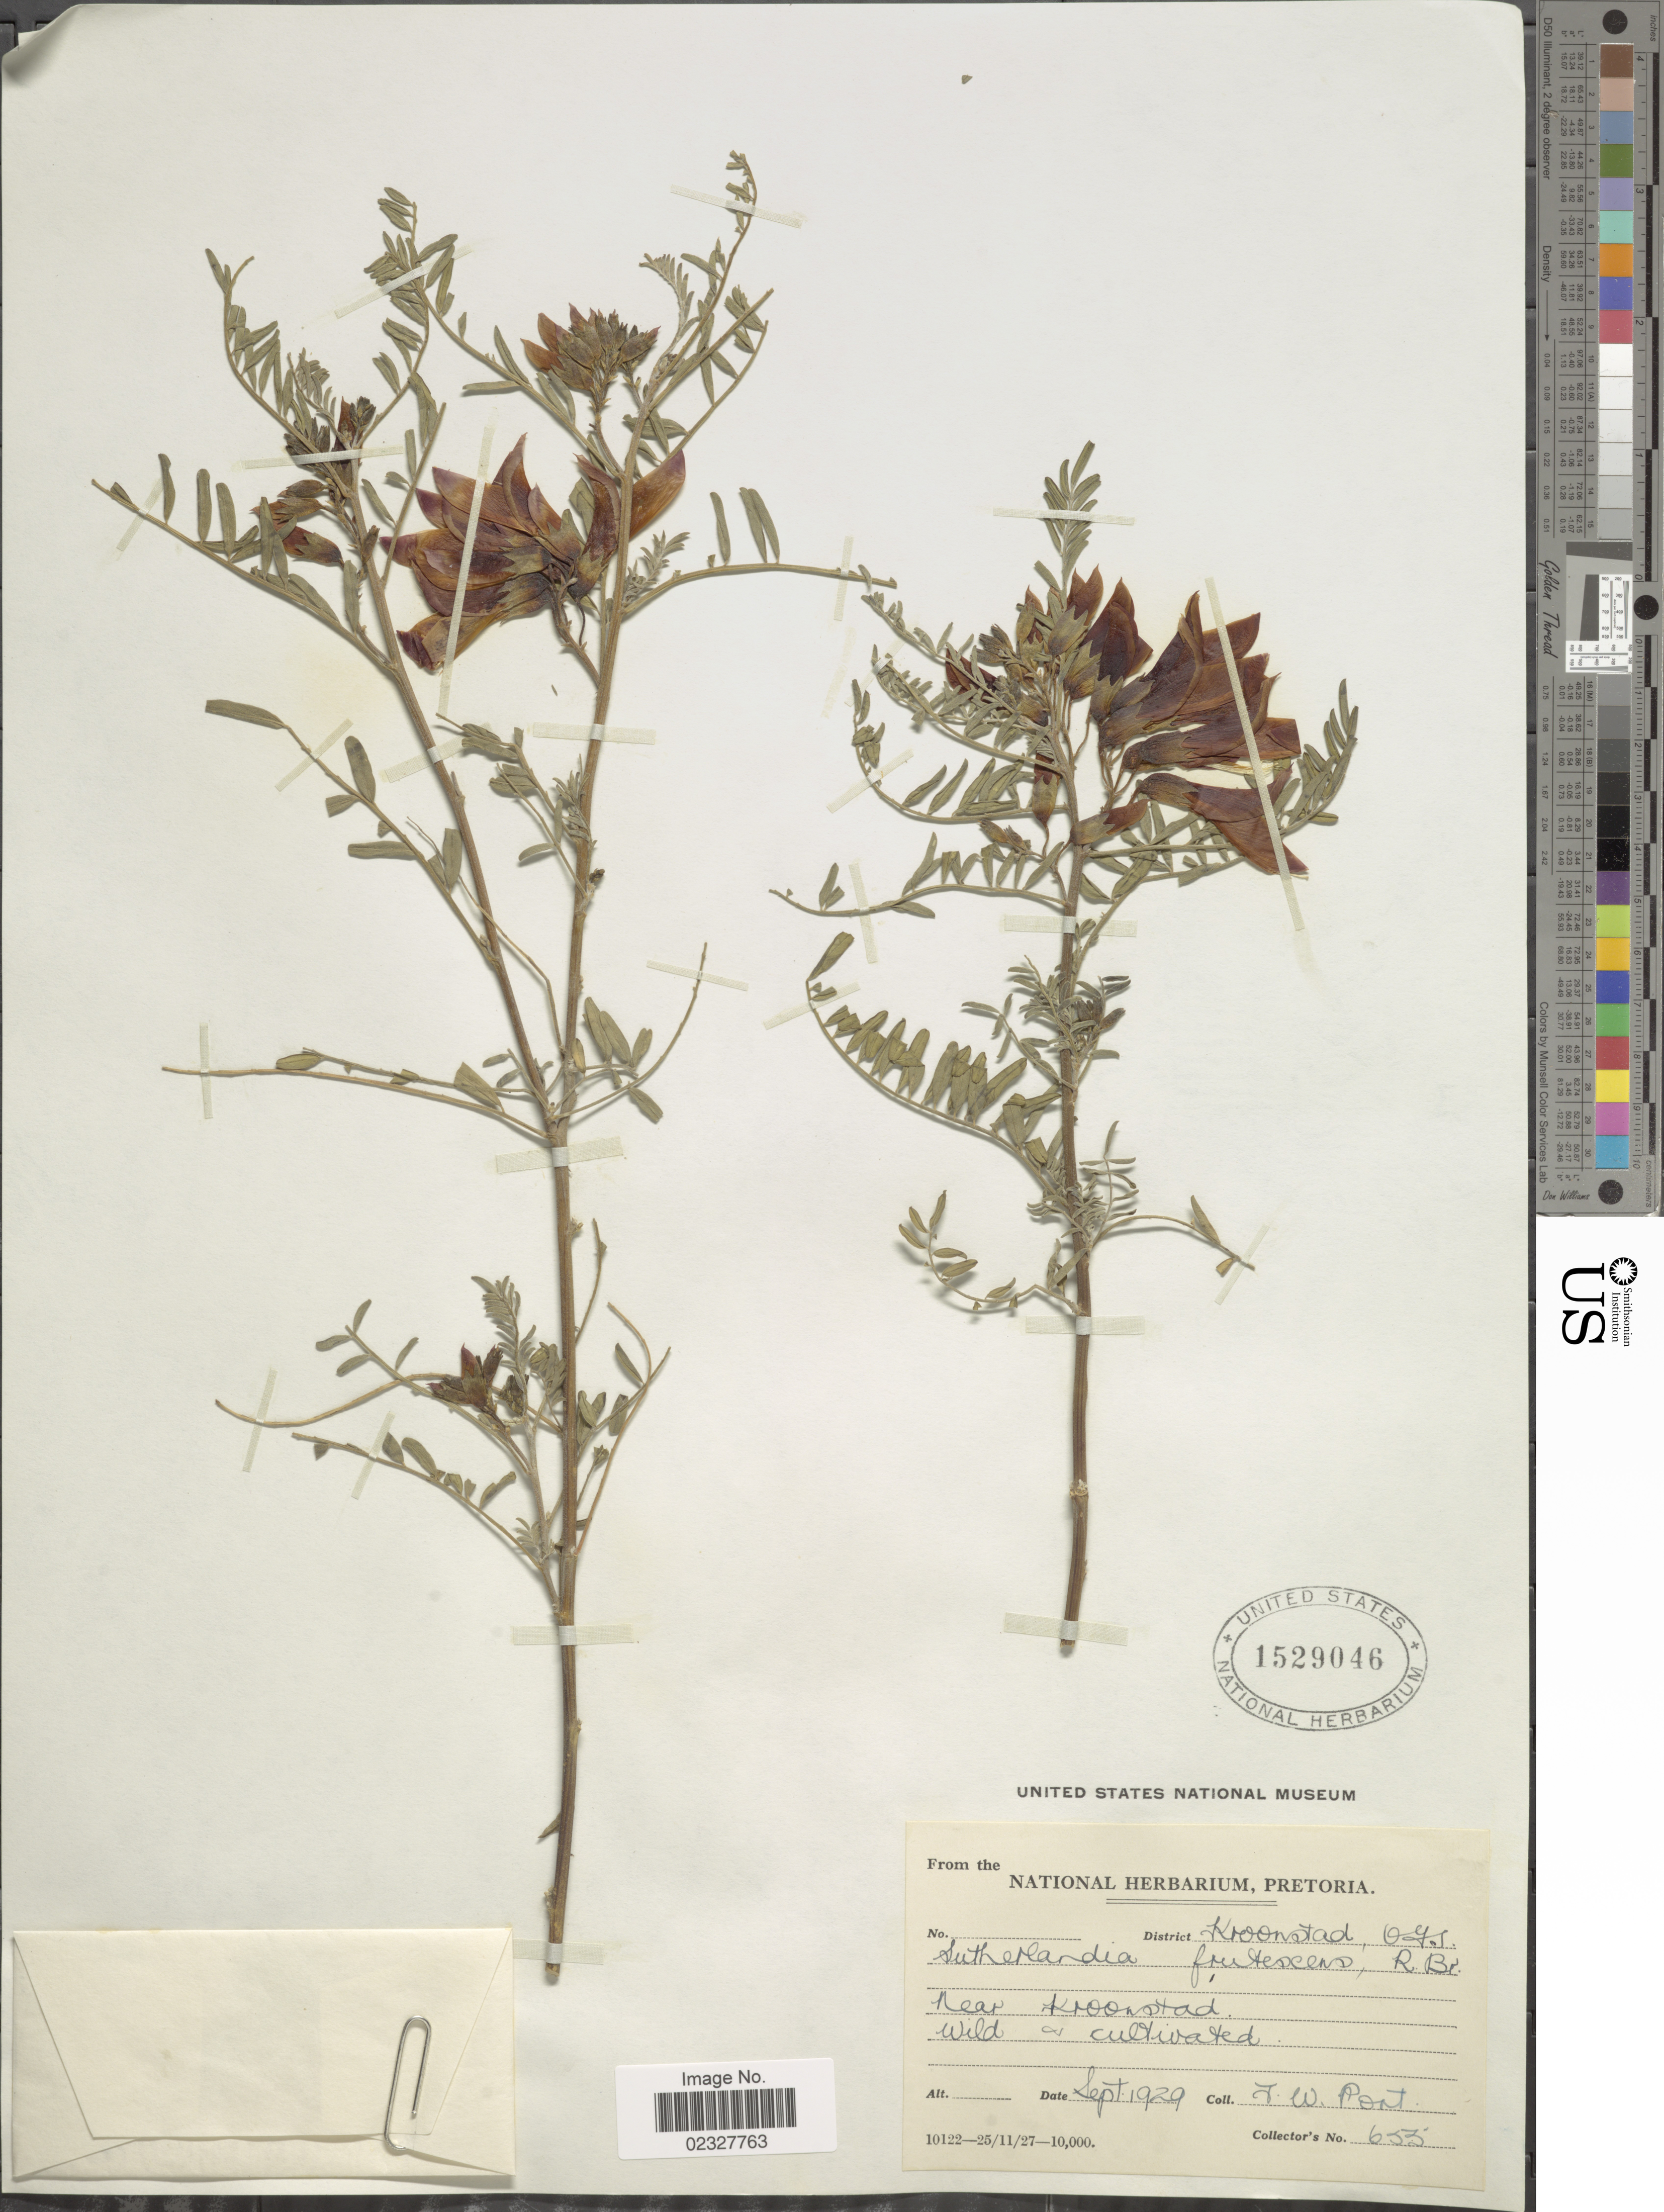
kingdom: Plantae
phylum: Tracheophyta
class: Magnoliopsida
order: Fabales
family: Fabaceae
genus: Sutherlandia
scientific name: Sutherlandia frutescens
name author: (L.) R. Br. ex W.T. Aiton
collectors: F. Port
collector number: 653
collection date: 1929-09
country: South Africa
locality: District Kroonstad O.Y.S Near Kroonstad.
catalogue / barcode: US 1529046